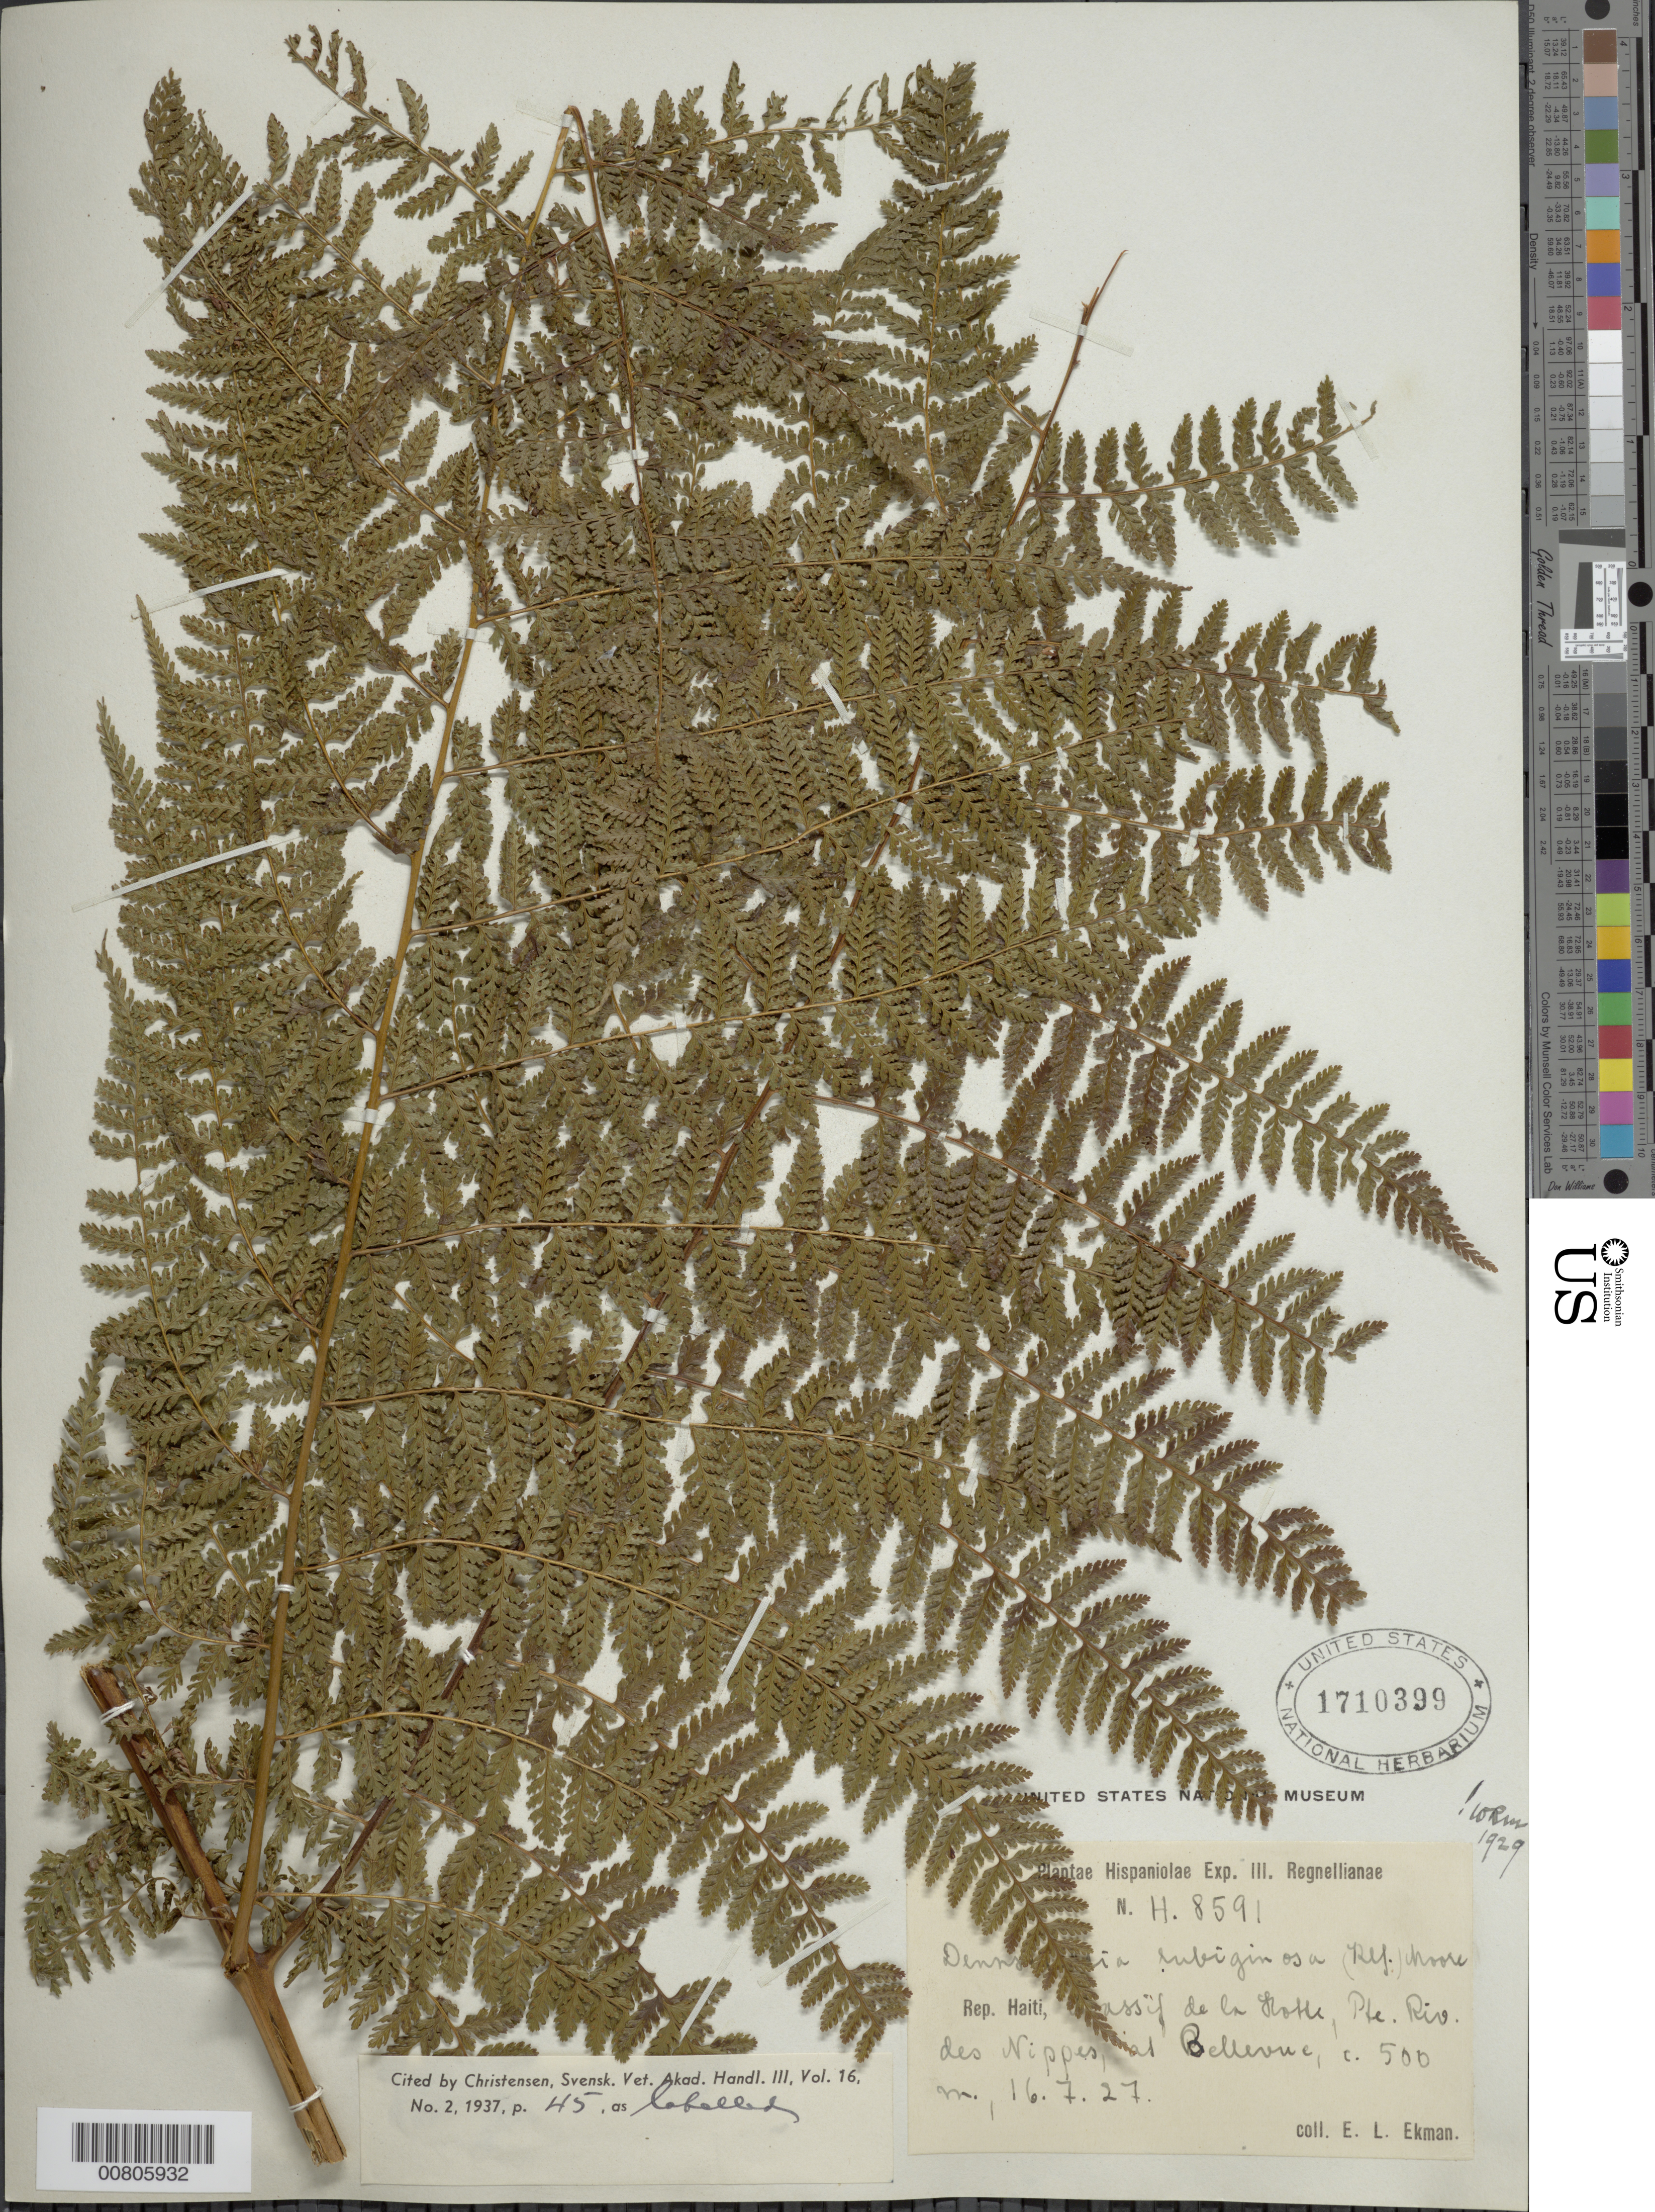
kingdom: Plantae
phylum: Tracheophyta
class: Polypodiopsida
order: Polypodiales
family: Dennstaedtiaceae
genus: Dennstaedtia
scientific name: Dennstaedtia cicutaria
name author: (Sw.) T. Moore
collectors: E. L. Ekman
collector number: H 8591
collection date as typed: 16 Jul 1927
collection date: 1927-07-16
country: Haiti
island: Hispaniola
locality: Massif de la Hotte, Pte. Riv. des Nippes, at Bellevue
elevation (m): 500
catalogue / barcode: US 1710399